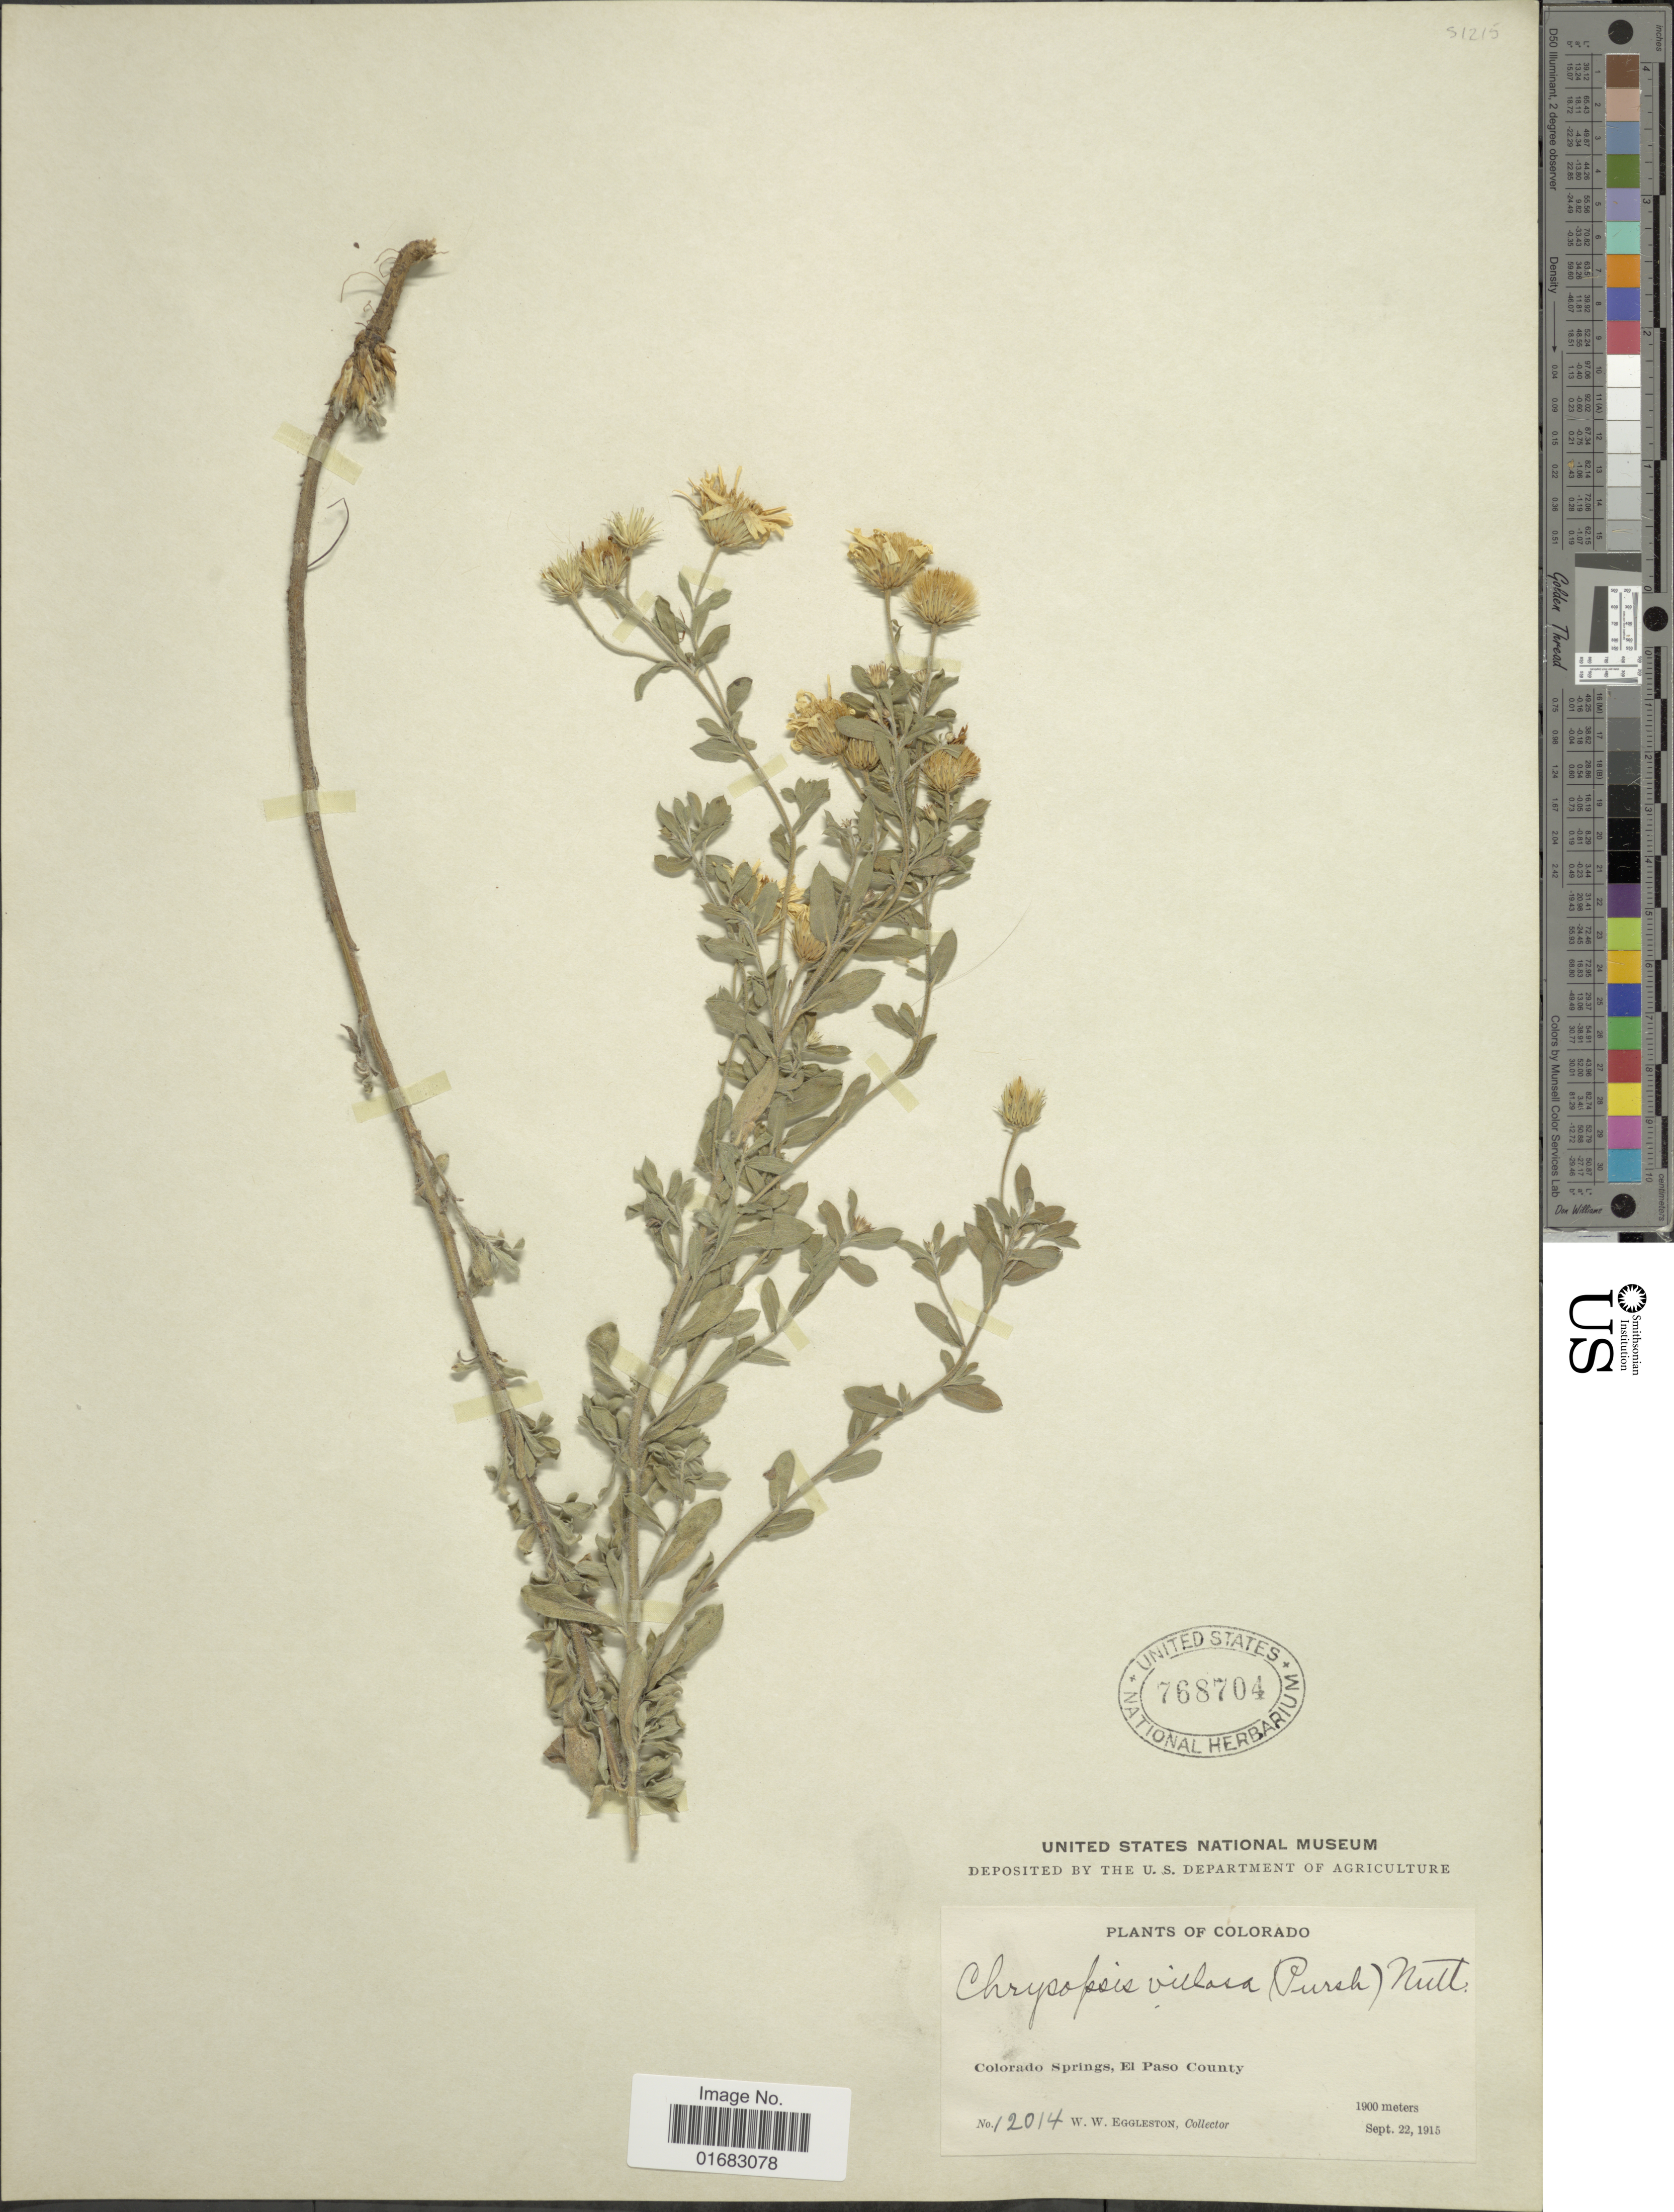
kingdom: Plantae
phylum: Tracheophyta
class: Magnoliopsida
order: Asterales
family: Asteraceae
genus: Heterotheca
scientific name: Heterotheca villosa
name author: (Pursh) Shinners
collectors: W. W. Eggleston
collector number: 12014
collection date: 1915-09-22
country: United States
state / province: Colorado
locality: Colorado. Colorado Springs, El Paso County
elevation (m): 1900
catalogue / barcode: US 768704